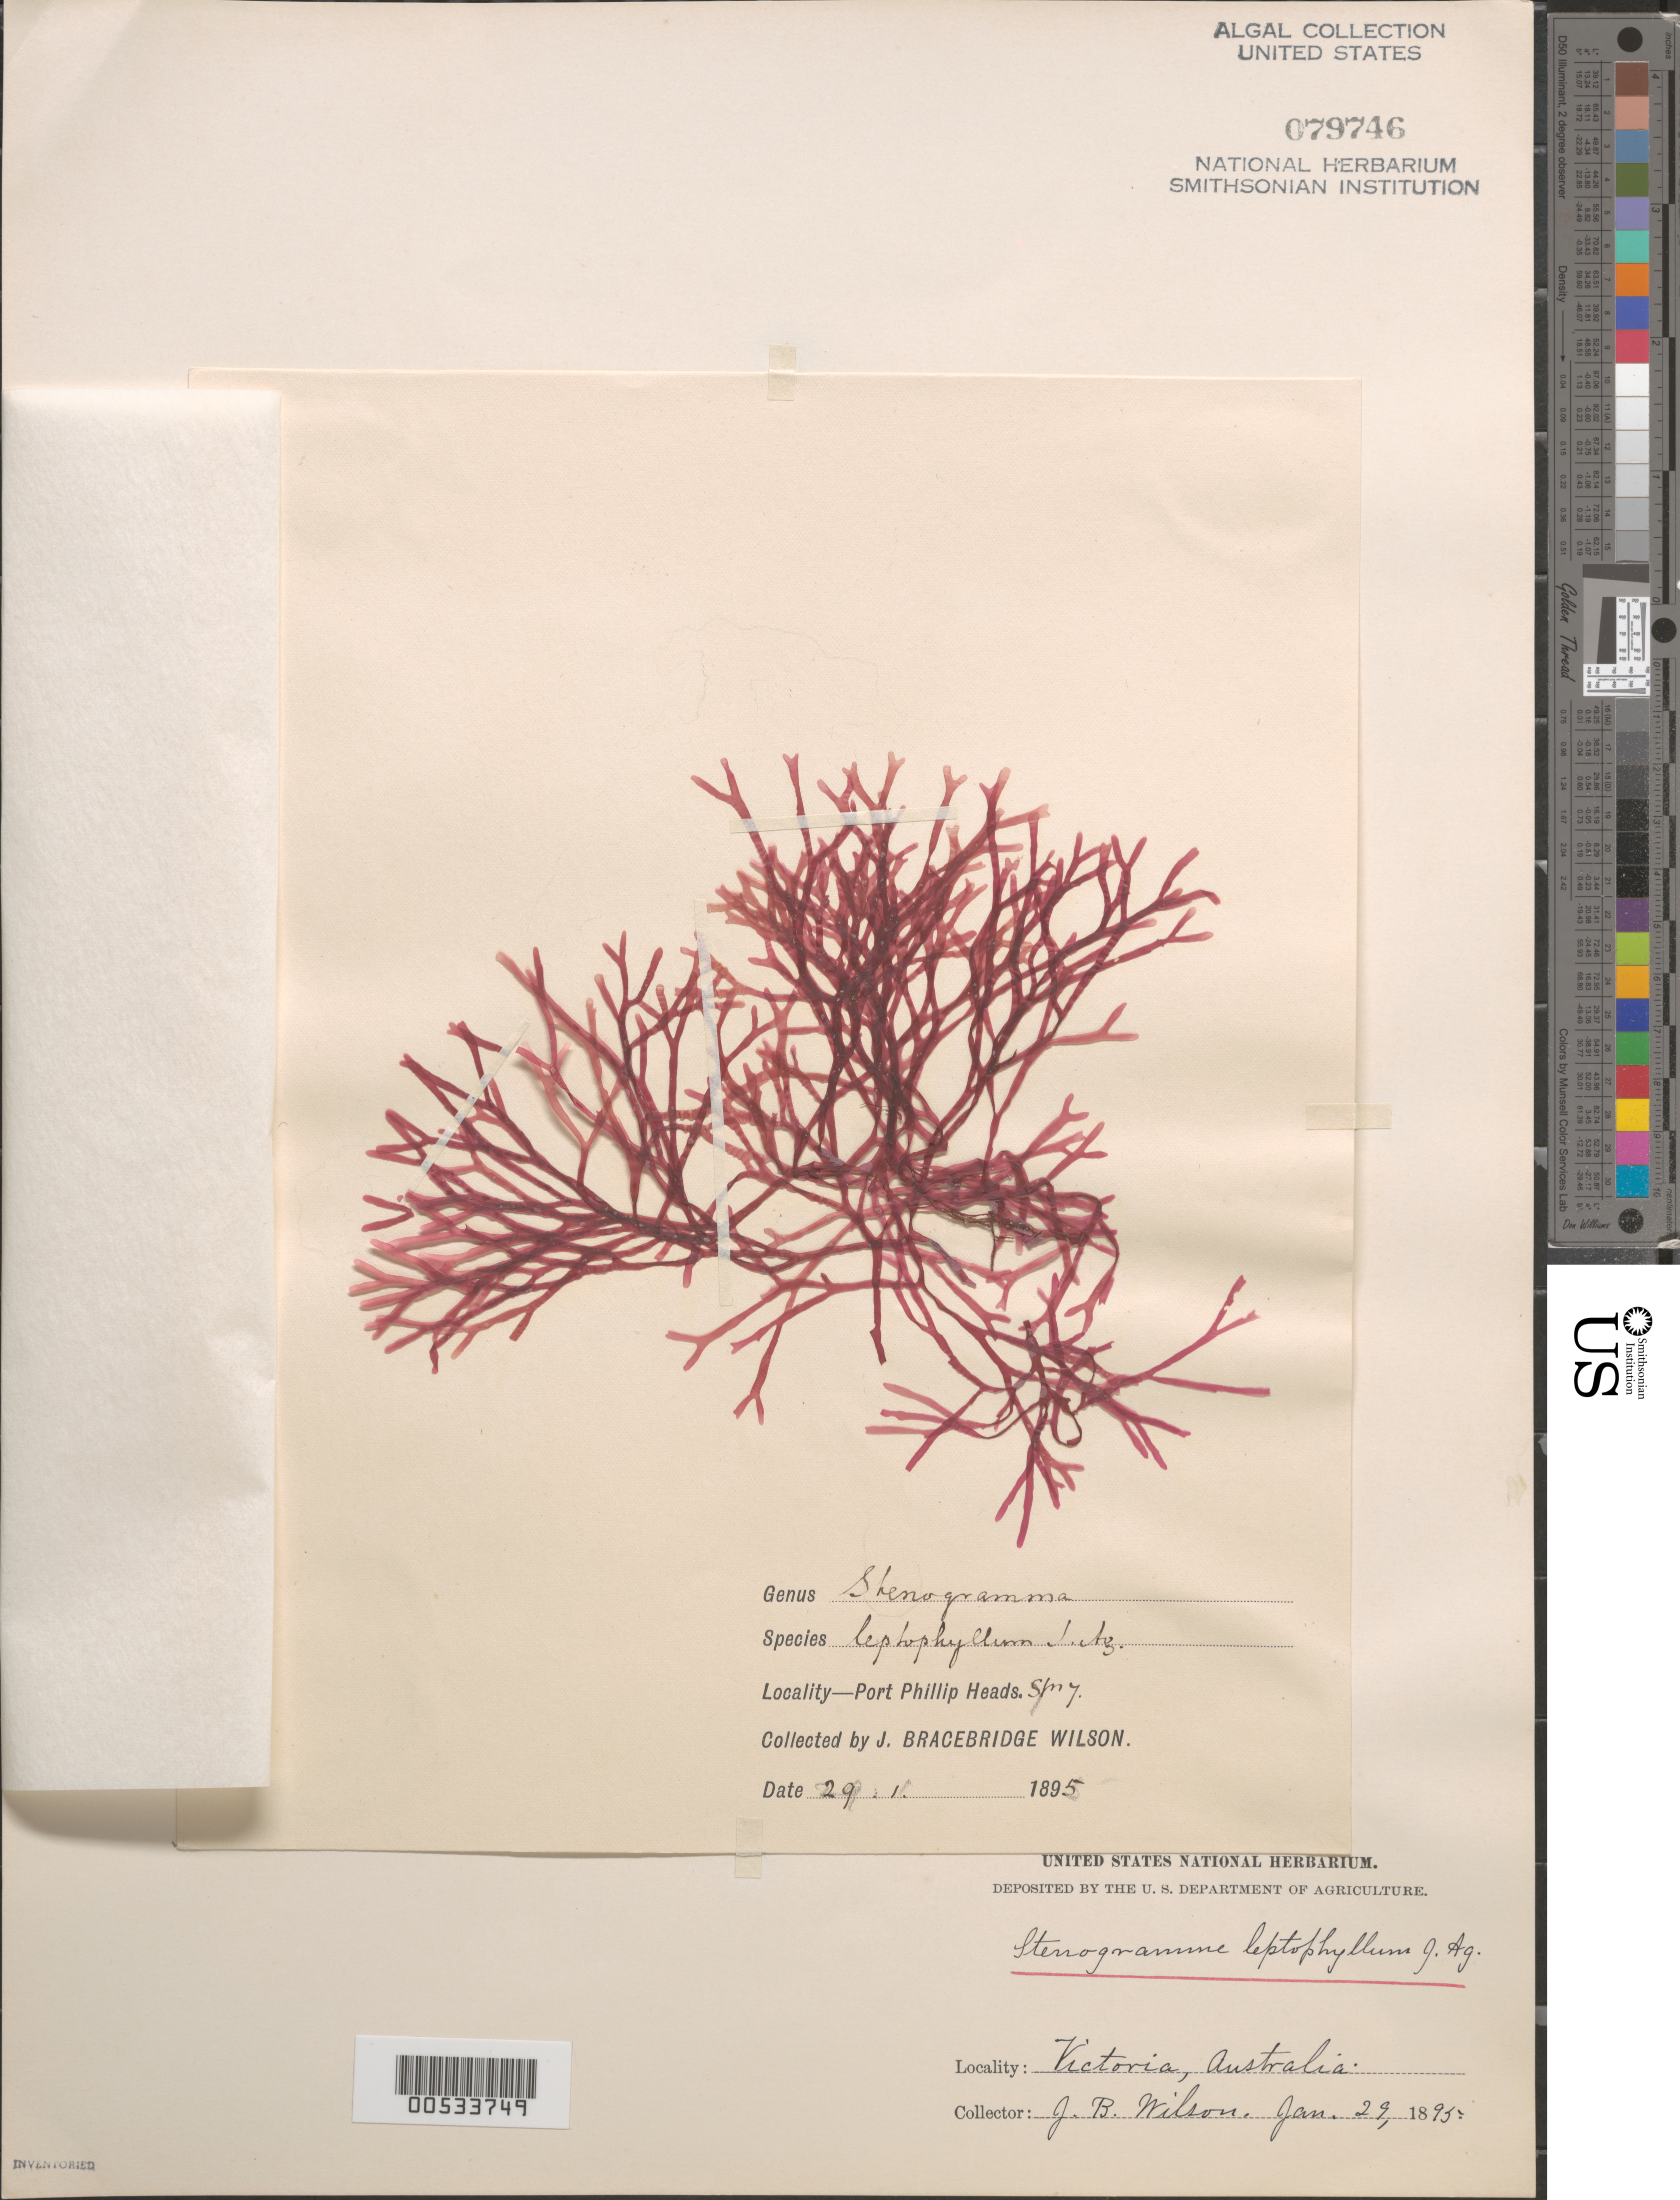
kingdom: Plantae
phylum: Rhodophyta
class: Florideophyceae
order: Gigartinales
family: Phyllophoraceae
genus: Stenogramma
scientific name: Stenogramma leptophyllum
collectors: J. B. Wilson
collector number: Station 7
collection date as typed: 29 Jan 1895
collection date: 1895-01-29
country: Australia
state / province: Victoria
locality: Port Phillip Heads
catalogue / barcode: US 79746